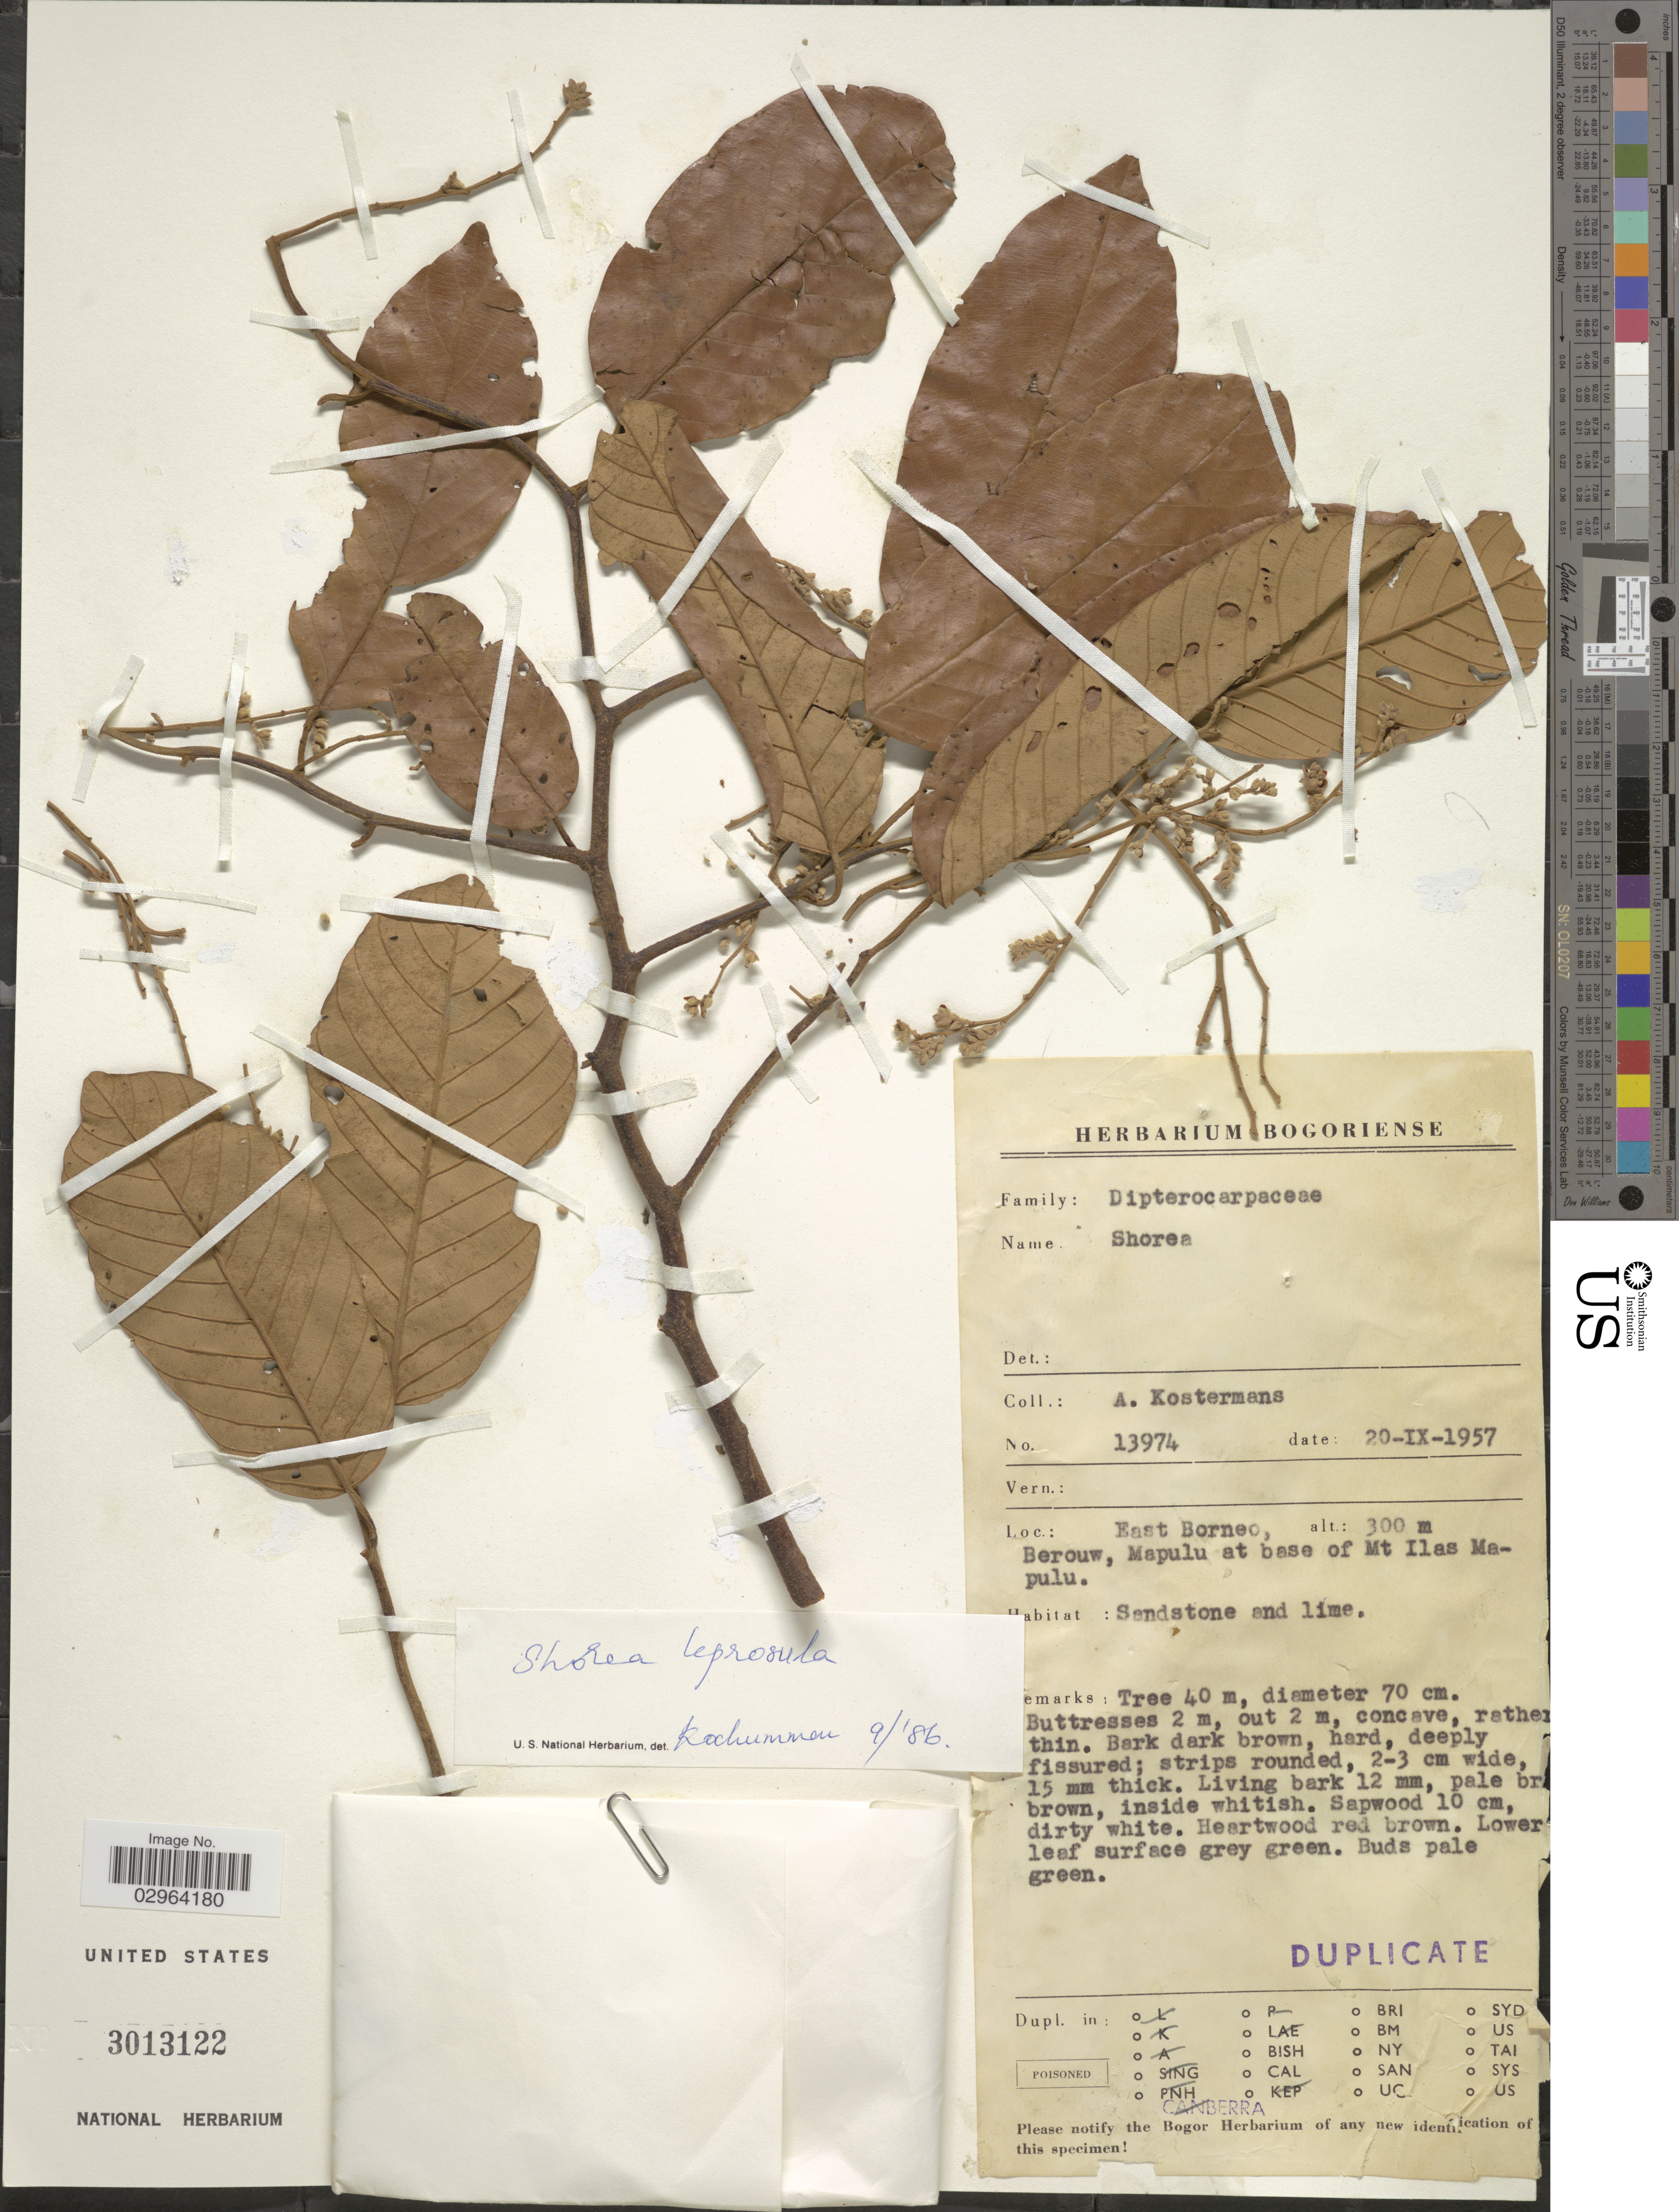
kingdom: Plantae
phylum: Tracheophyta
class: Magnoliopsida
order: Malvales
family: Dipterocarpaceae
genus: Rubroshorea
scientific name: Rubroshorea leprosula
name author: (Miq.) P.S. Ashton & J. Heck.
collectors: A. J. G. Kostermans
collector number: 13974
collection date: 1957-09-20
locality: East Borneo. Berouw, Mapulu at base of Mt Ilas Mapulu.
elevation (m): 300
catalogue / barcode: US 3013122